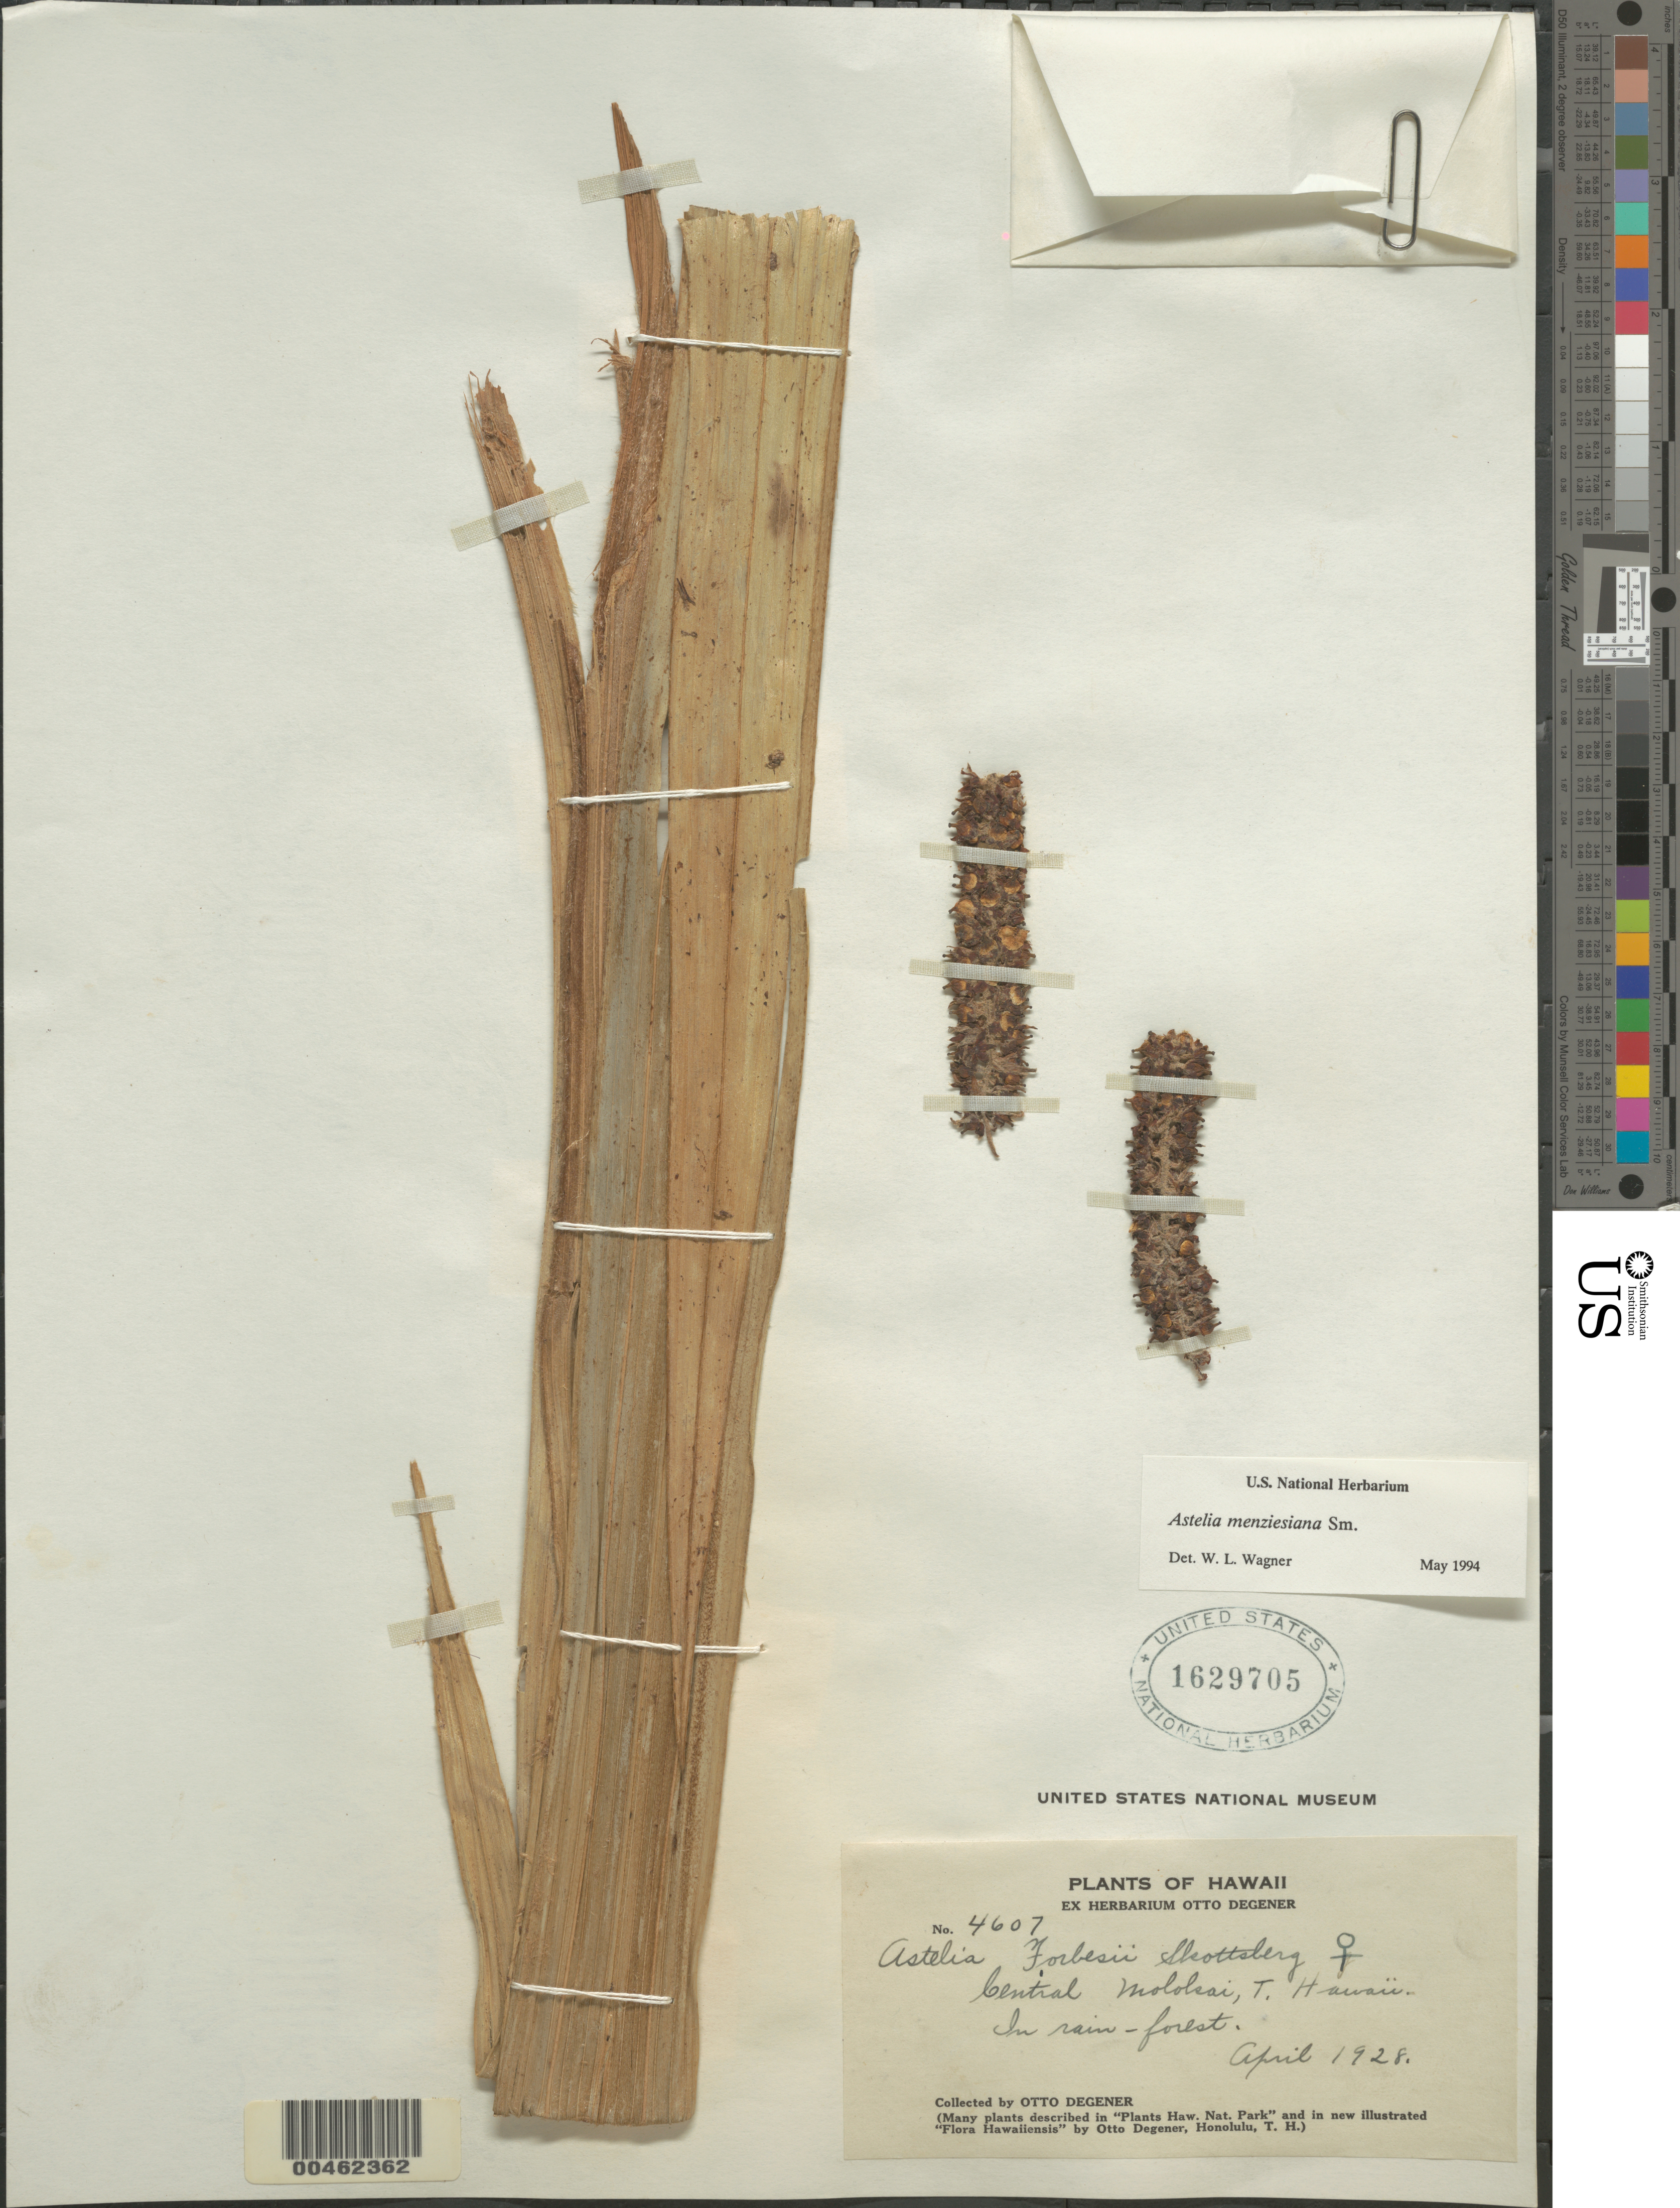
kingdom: Plantae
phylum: Tracheophyta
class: Liliopsida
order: Asparagales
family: Asteliaceae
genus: Astelia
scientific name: Astelia menziesiana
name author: Sm.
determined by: Wagner, W. L., (BOT), Smithsonian Institution - National Museum of Natural History (UNITED STATES)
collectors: O. Degener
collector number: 4607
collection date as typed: Apr 1928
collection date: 1928-04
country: United States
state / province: Hawaii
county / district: Maui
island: Moloka'i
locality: Central Molokai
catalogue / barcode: US 1629705